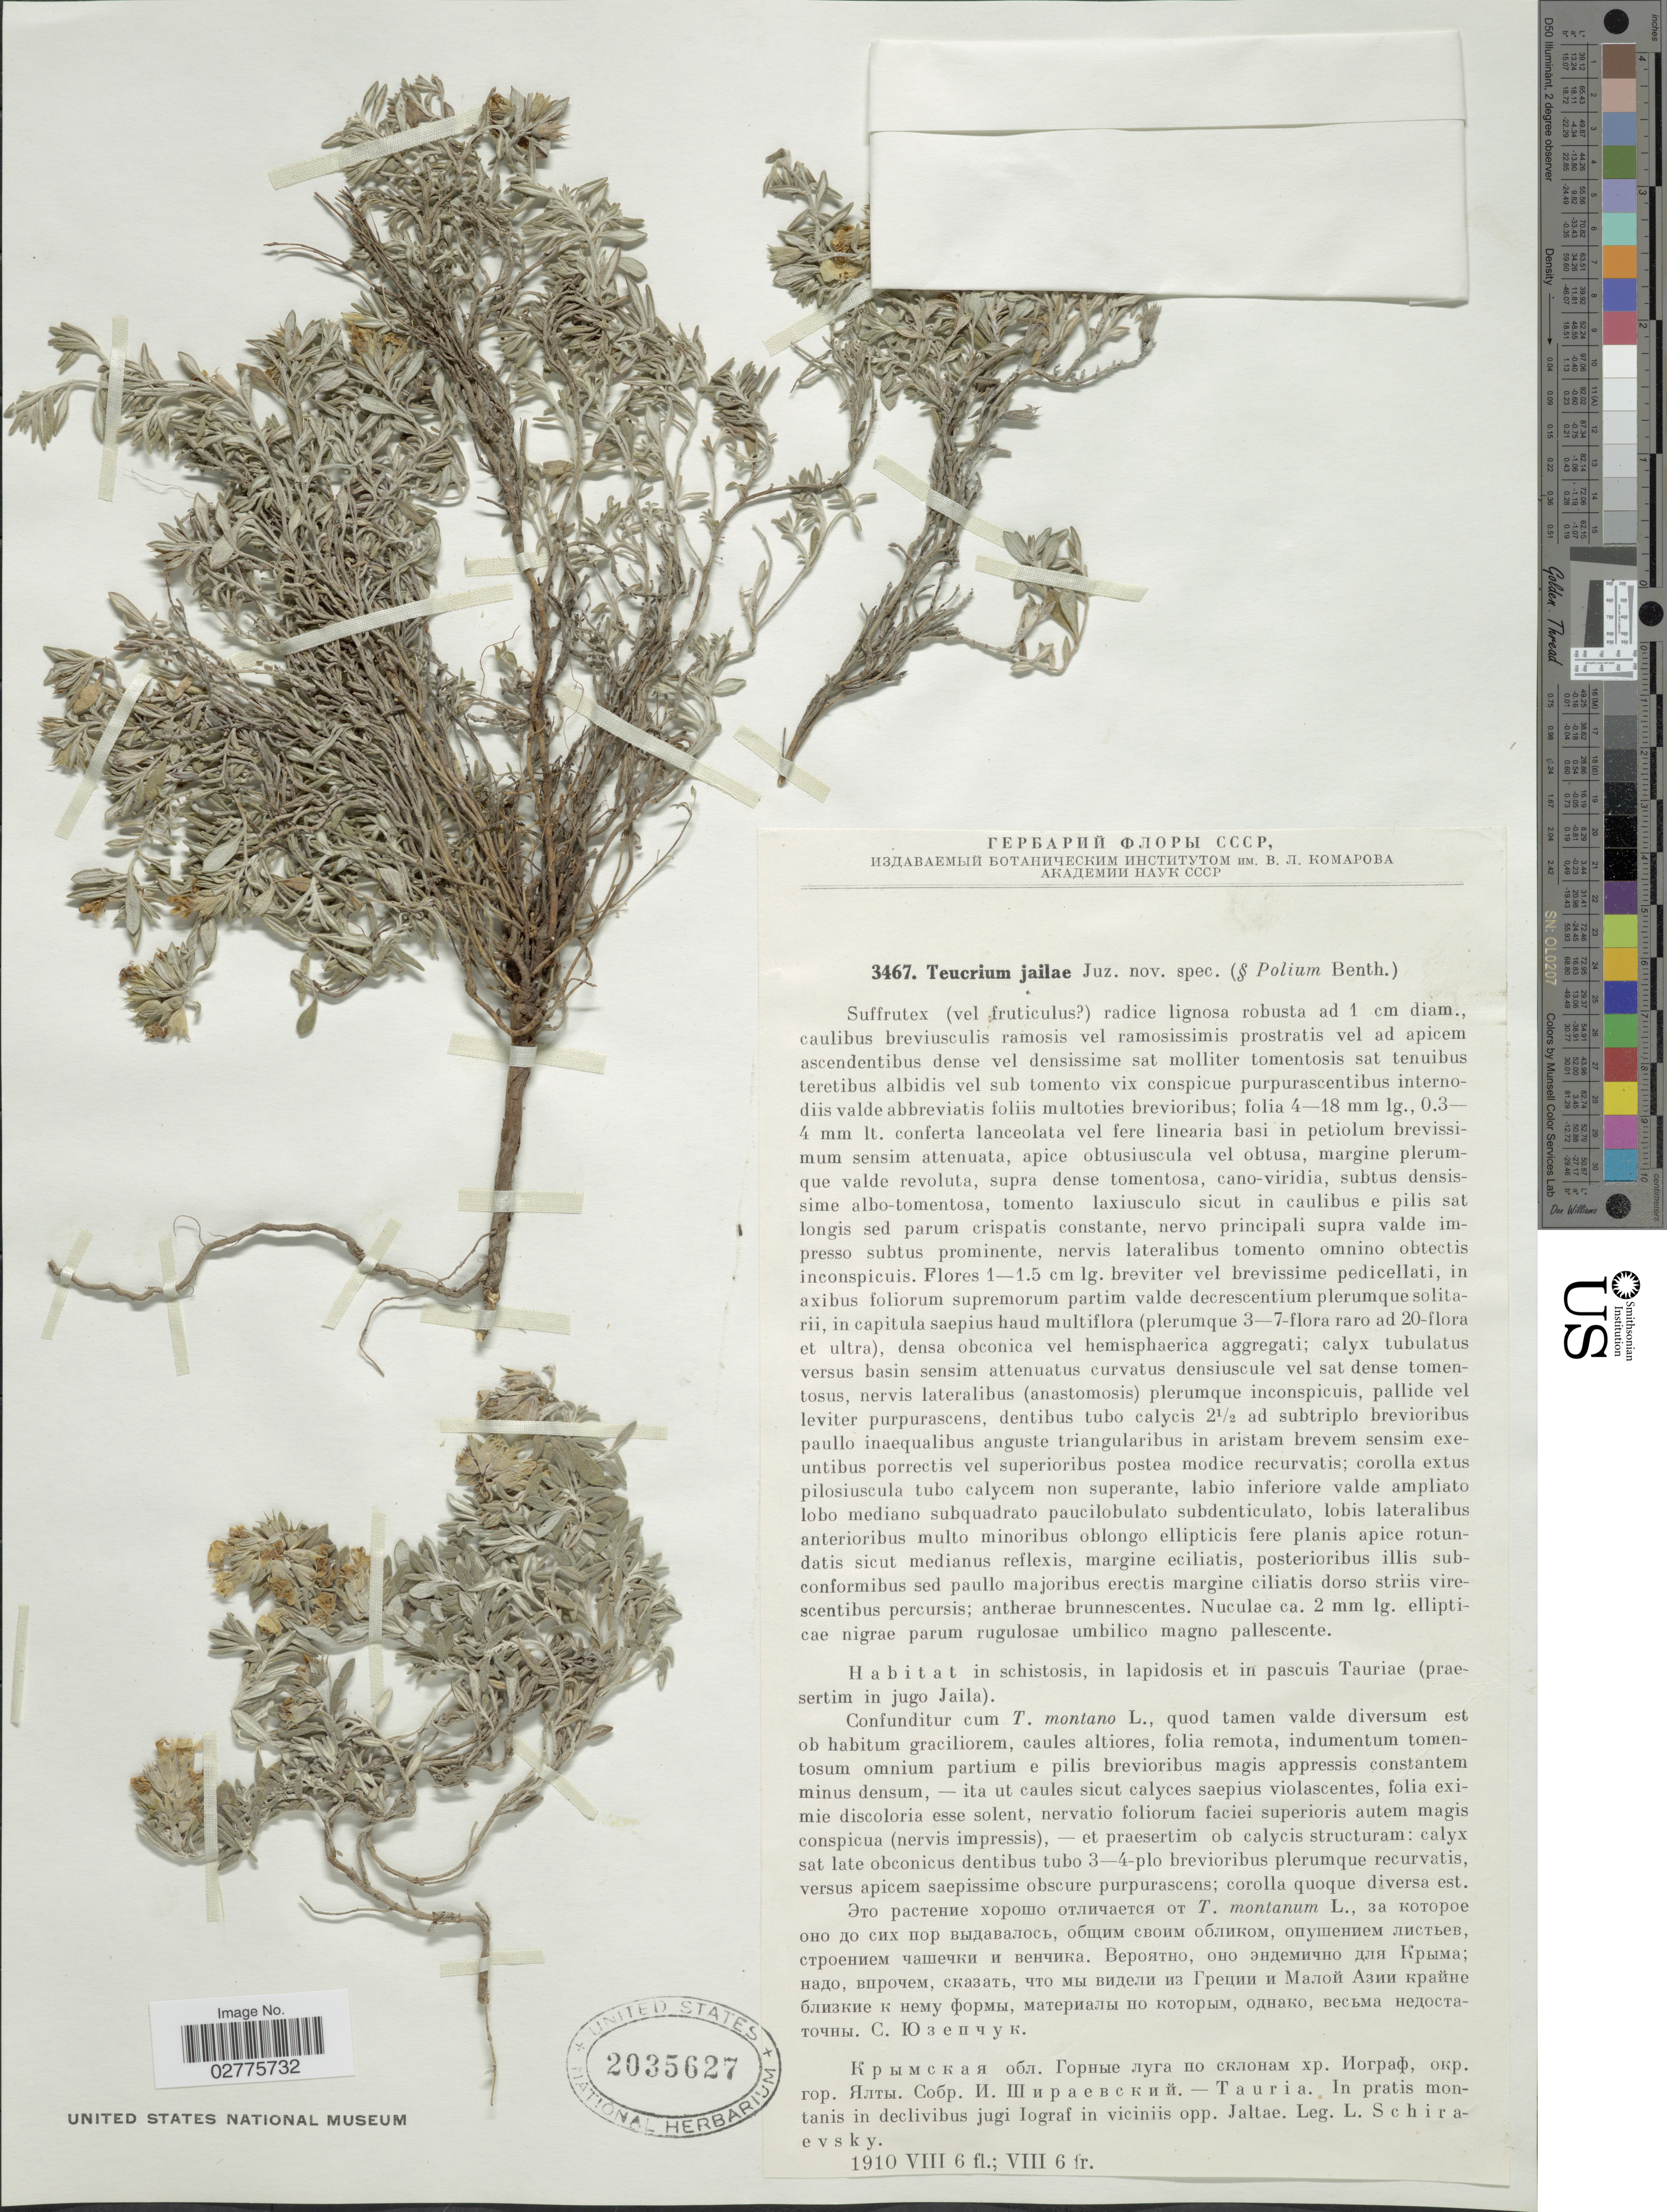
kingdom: Plantae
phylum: Tracheophyta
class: Magnoliopsida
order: Lamiales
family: Lamiaceae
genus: Teucrium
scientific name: Teucrium jailae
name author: Juz.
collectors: L. Schiraevsky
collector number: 3467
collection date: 1910-08-06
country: Ukraine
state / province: Crimea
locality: Tauria. In pratis montanis in declivibus jugi lograf in viciniis opp. Jaltae.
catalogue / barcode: US 2035627